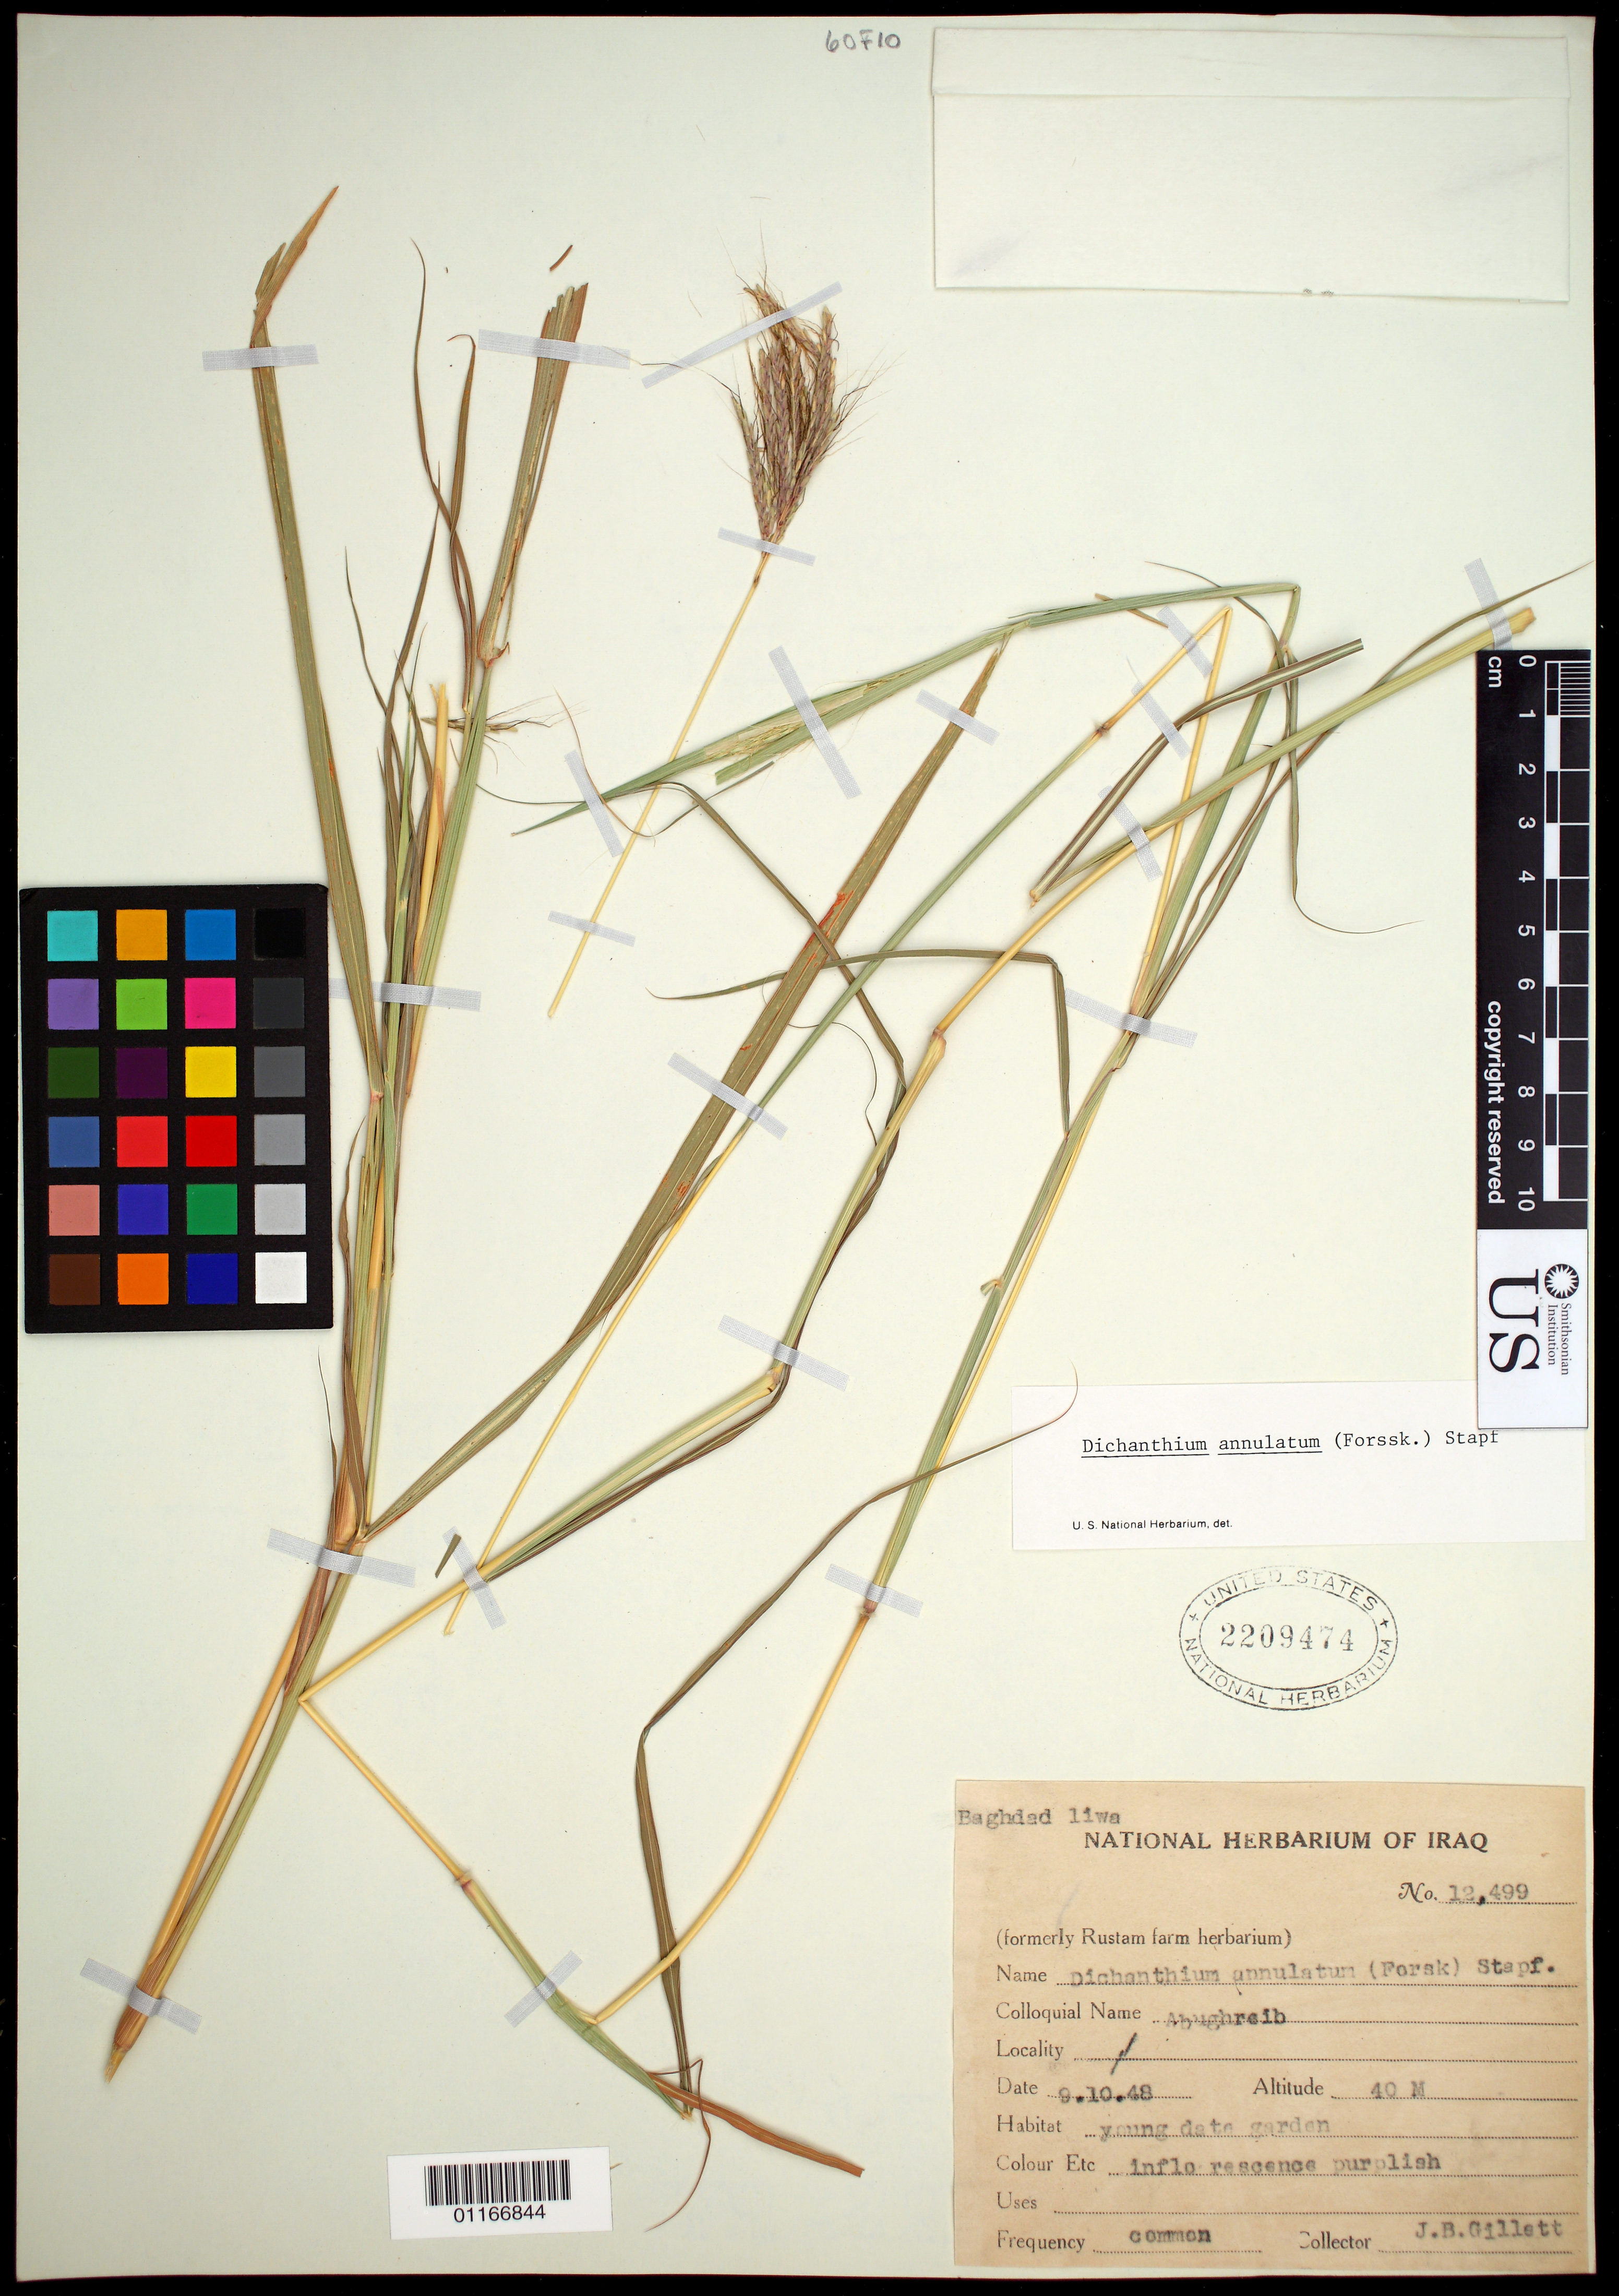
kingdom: Plantae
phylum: Tracheophyta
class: Liliopsida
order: Poales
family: Poaceae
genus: Dichanthium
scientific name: Dichanthium annulatum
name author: (Forssk.) Stapf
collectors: J. B. Gillett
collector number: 12499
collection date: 1948-09-10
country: Iraq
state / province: Baghdad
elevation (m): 40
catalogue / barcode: US 2209474